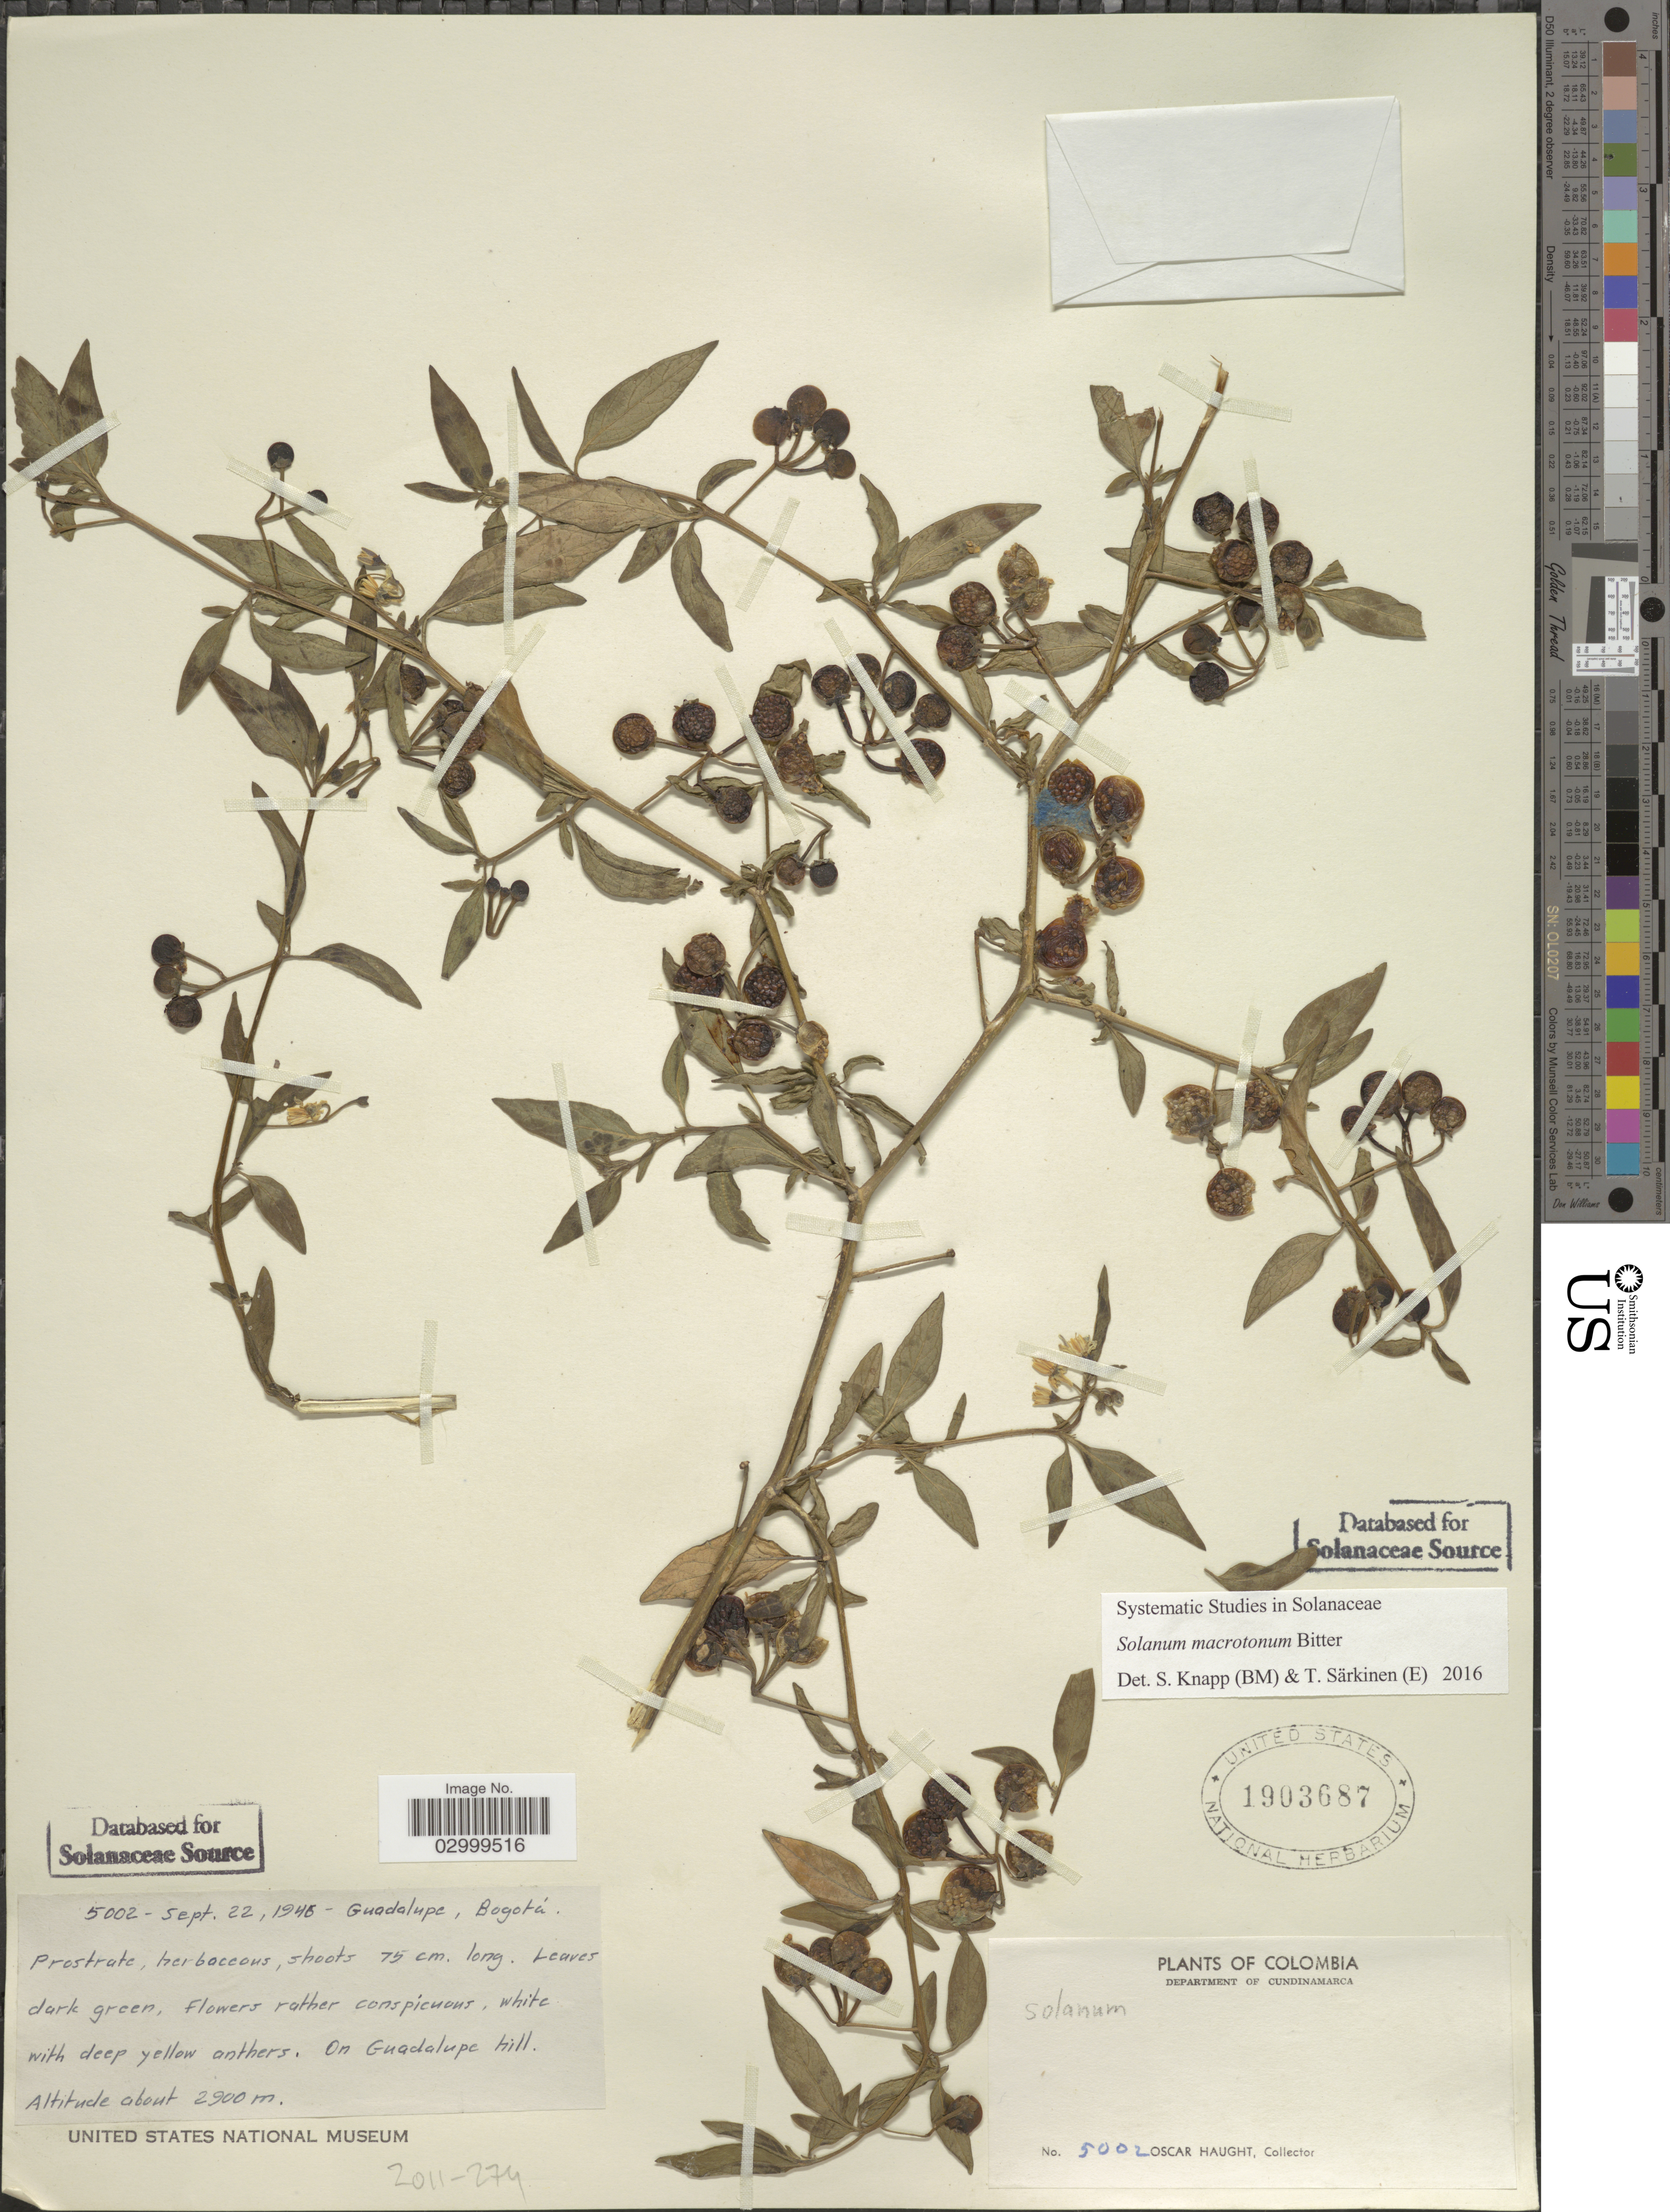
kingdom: Plantae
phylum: Tracheophyta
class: Magnoliopsida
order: Solanales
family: Solanaceae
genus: Solanum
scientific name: Solanum macrotonum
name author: Bitter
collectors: O. L. Haught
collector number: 5002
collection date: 1945-09-22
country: Colombia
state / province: Cundinamarca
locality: Guadalupe, Bogotá. Department of Cundinamarca. On Guadalupe hill.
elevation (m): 2900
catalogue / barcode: US 1903687